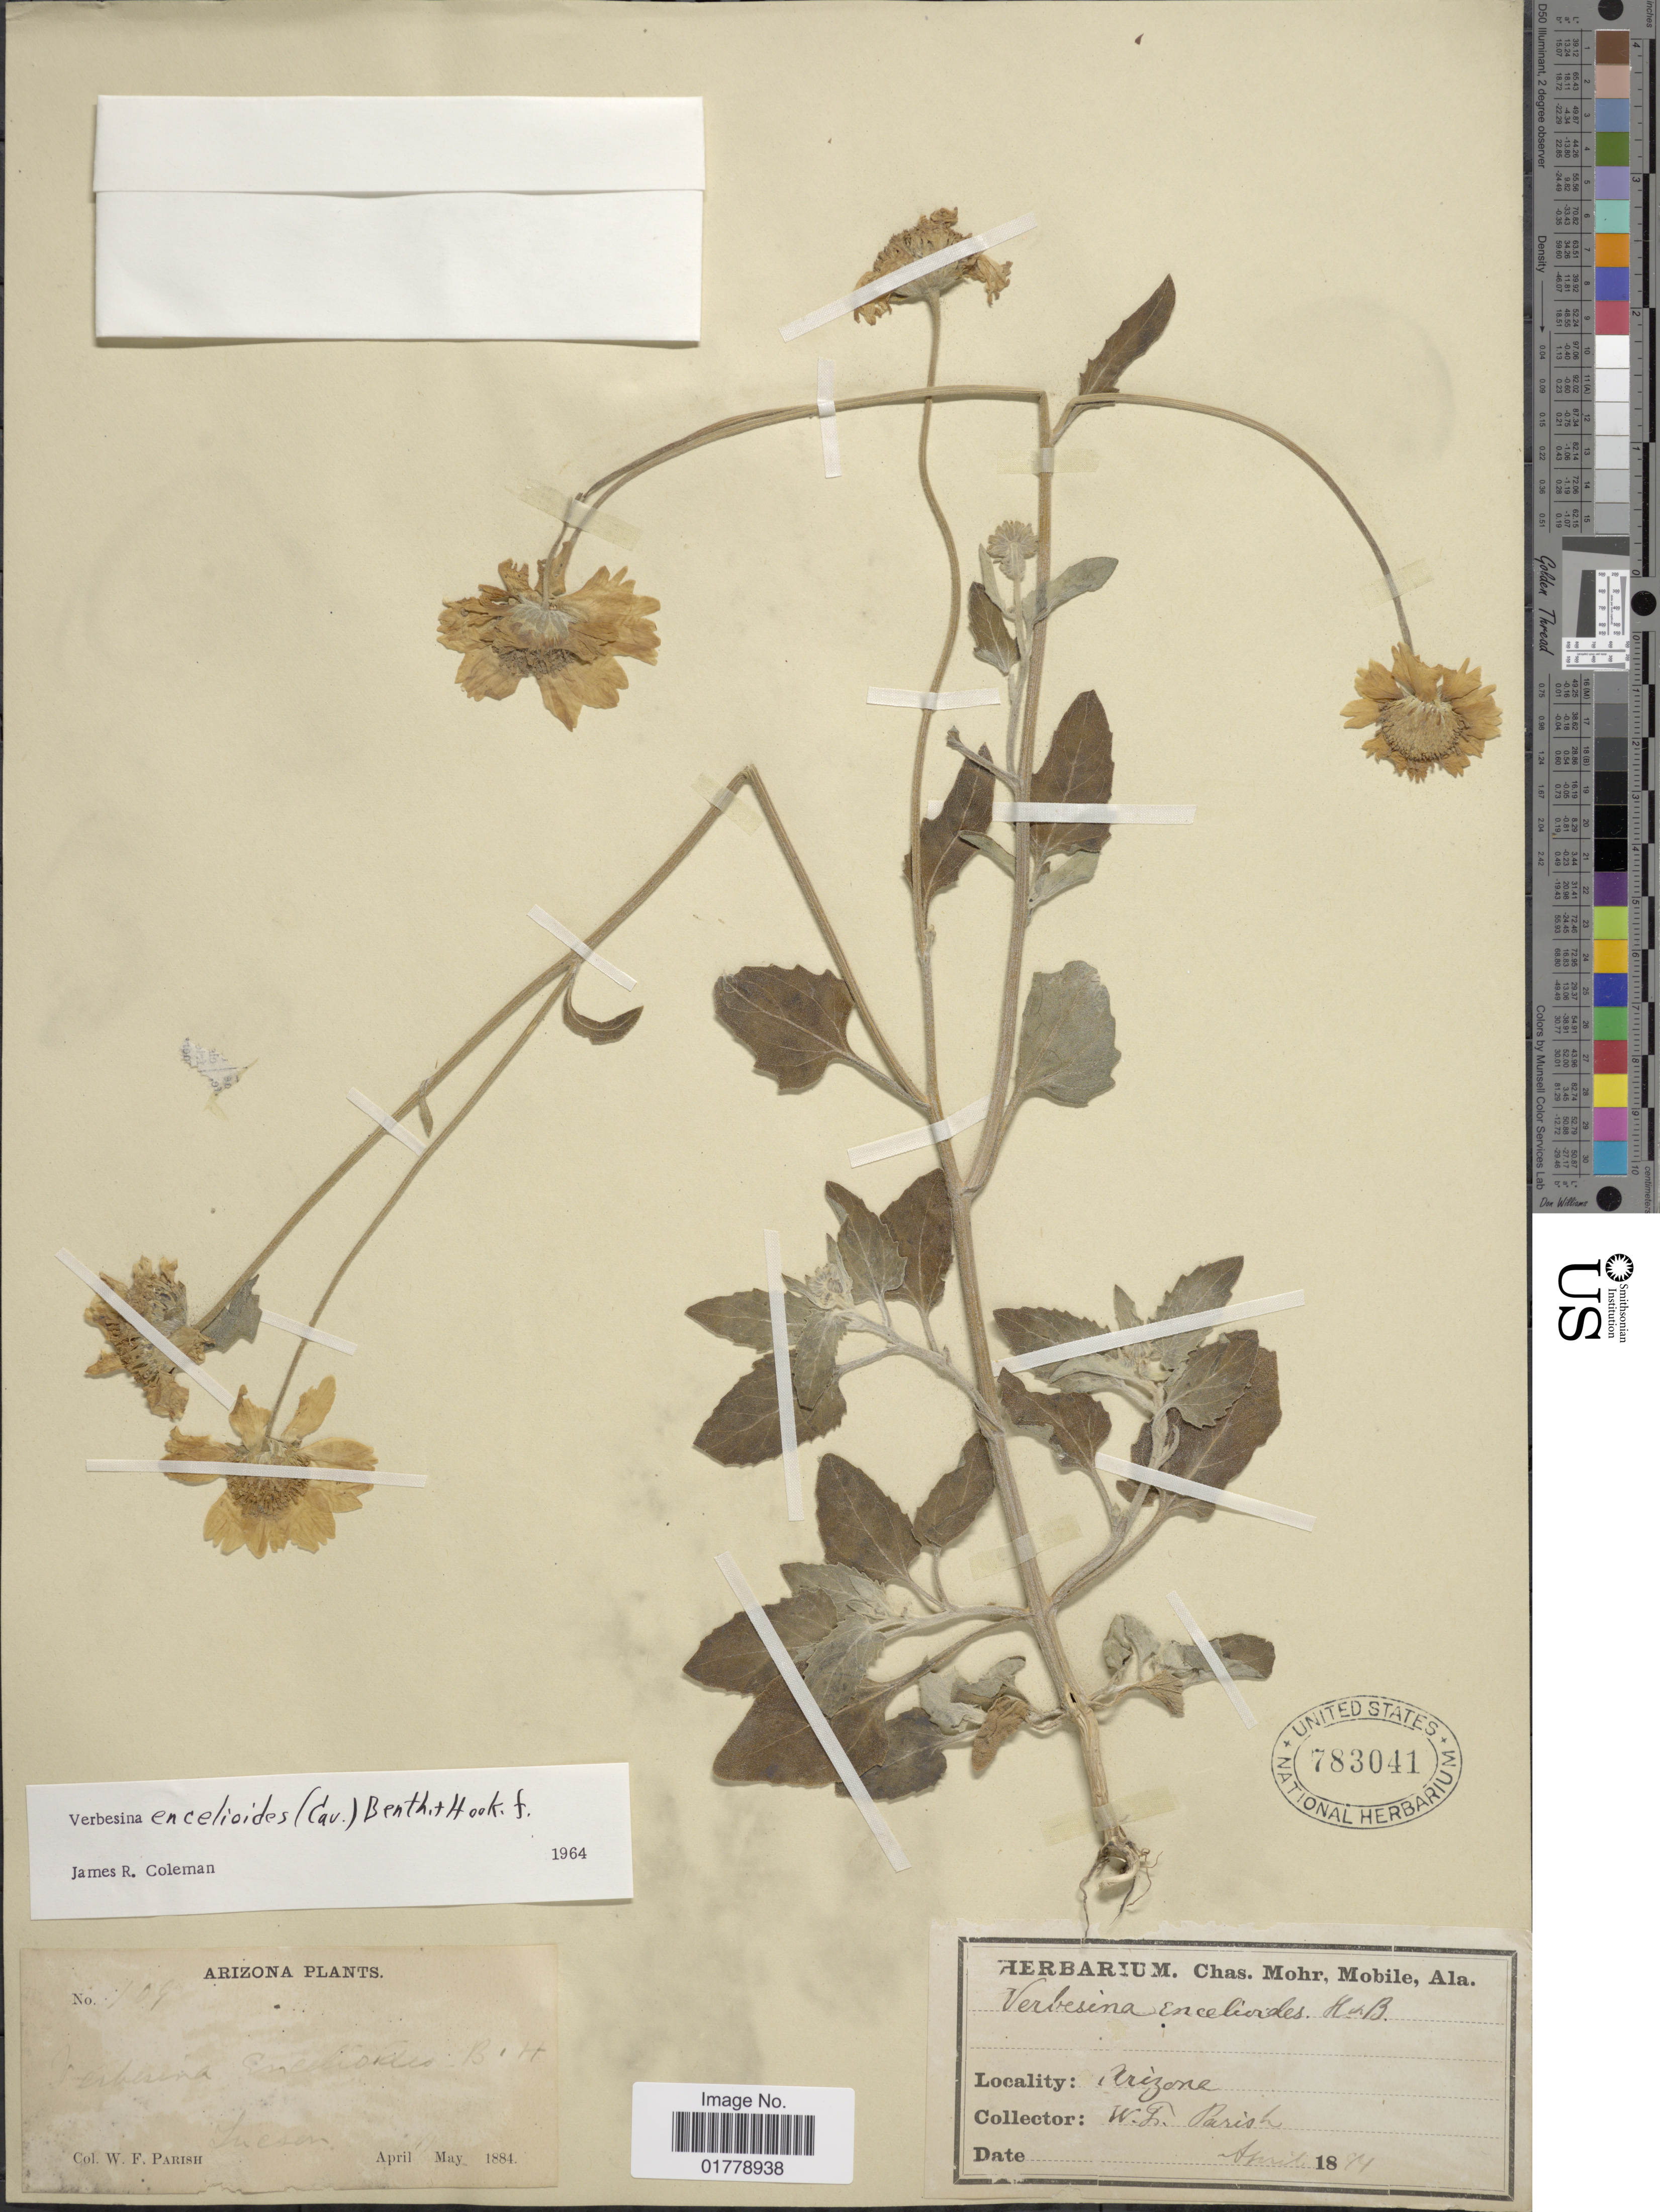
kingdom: Plantae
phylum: Tracheophyta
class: Magnoliopsida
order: Asterales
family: Asteraceae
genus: Verbesina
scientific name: Verbesina encelioides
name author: (Cav.) Benth. & Hook. ex A. Gray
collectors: W. F. Parish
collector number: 409*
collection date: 1884-04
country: United States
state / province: Arizona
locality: Tuscon.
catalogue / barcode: US 783041